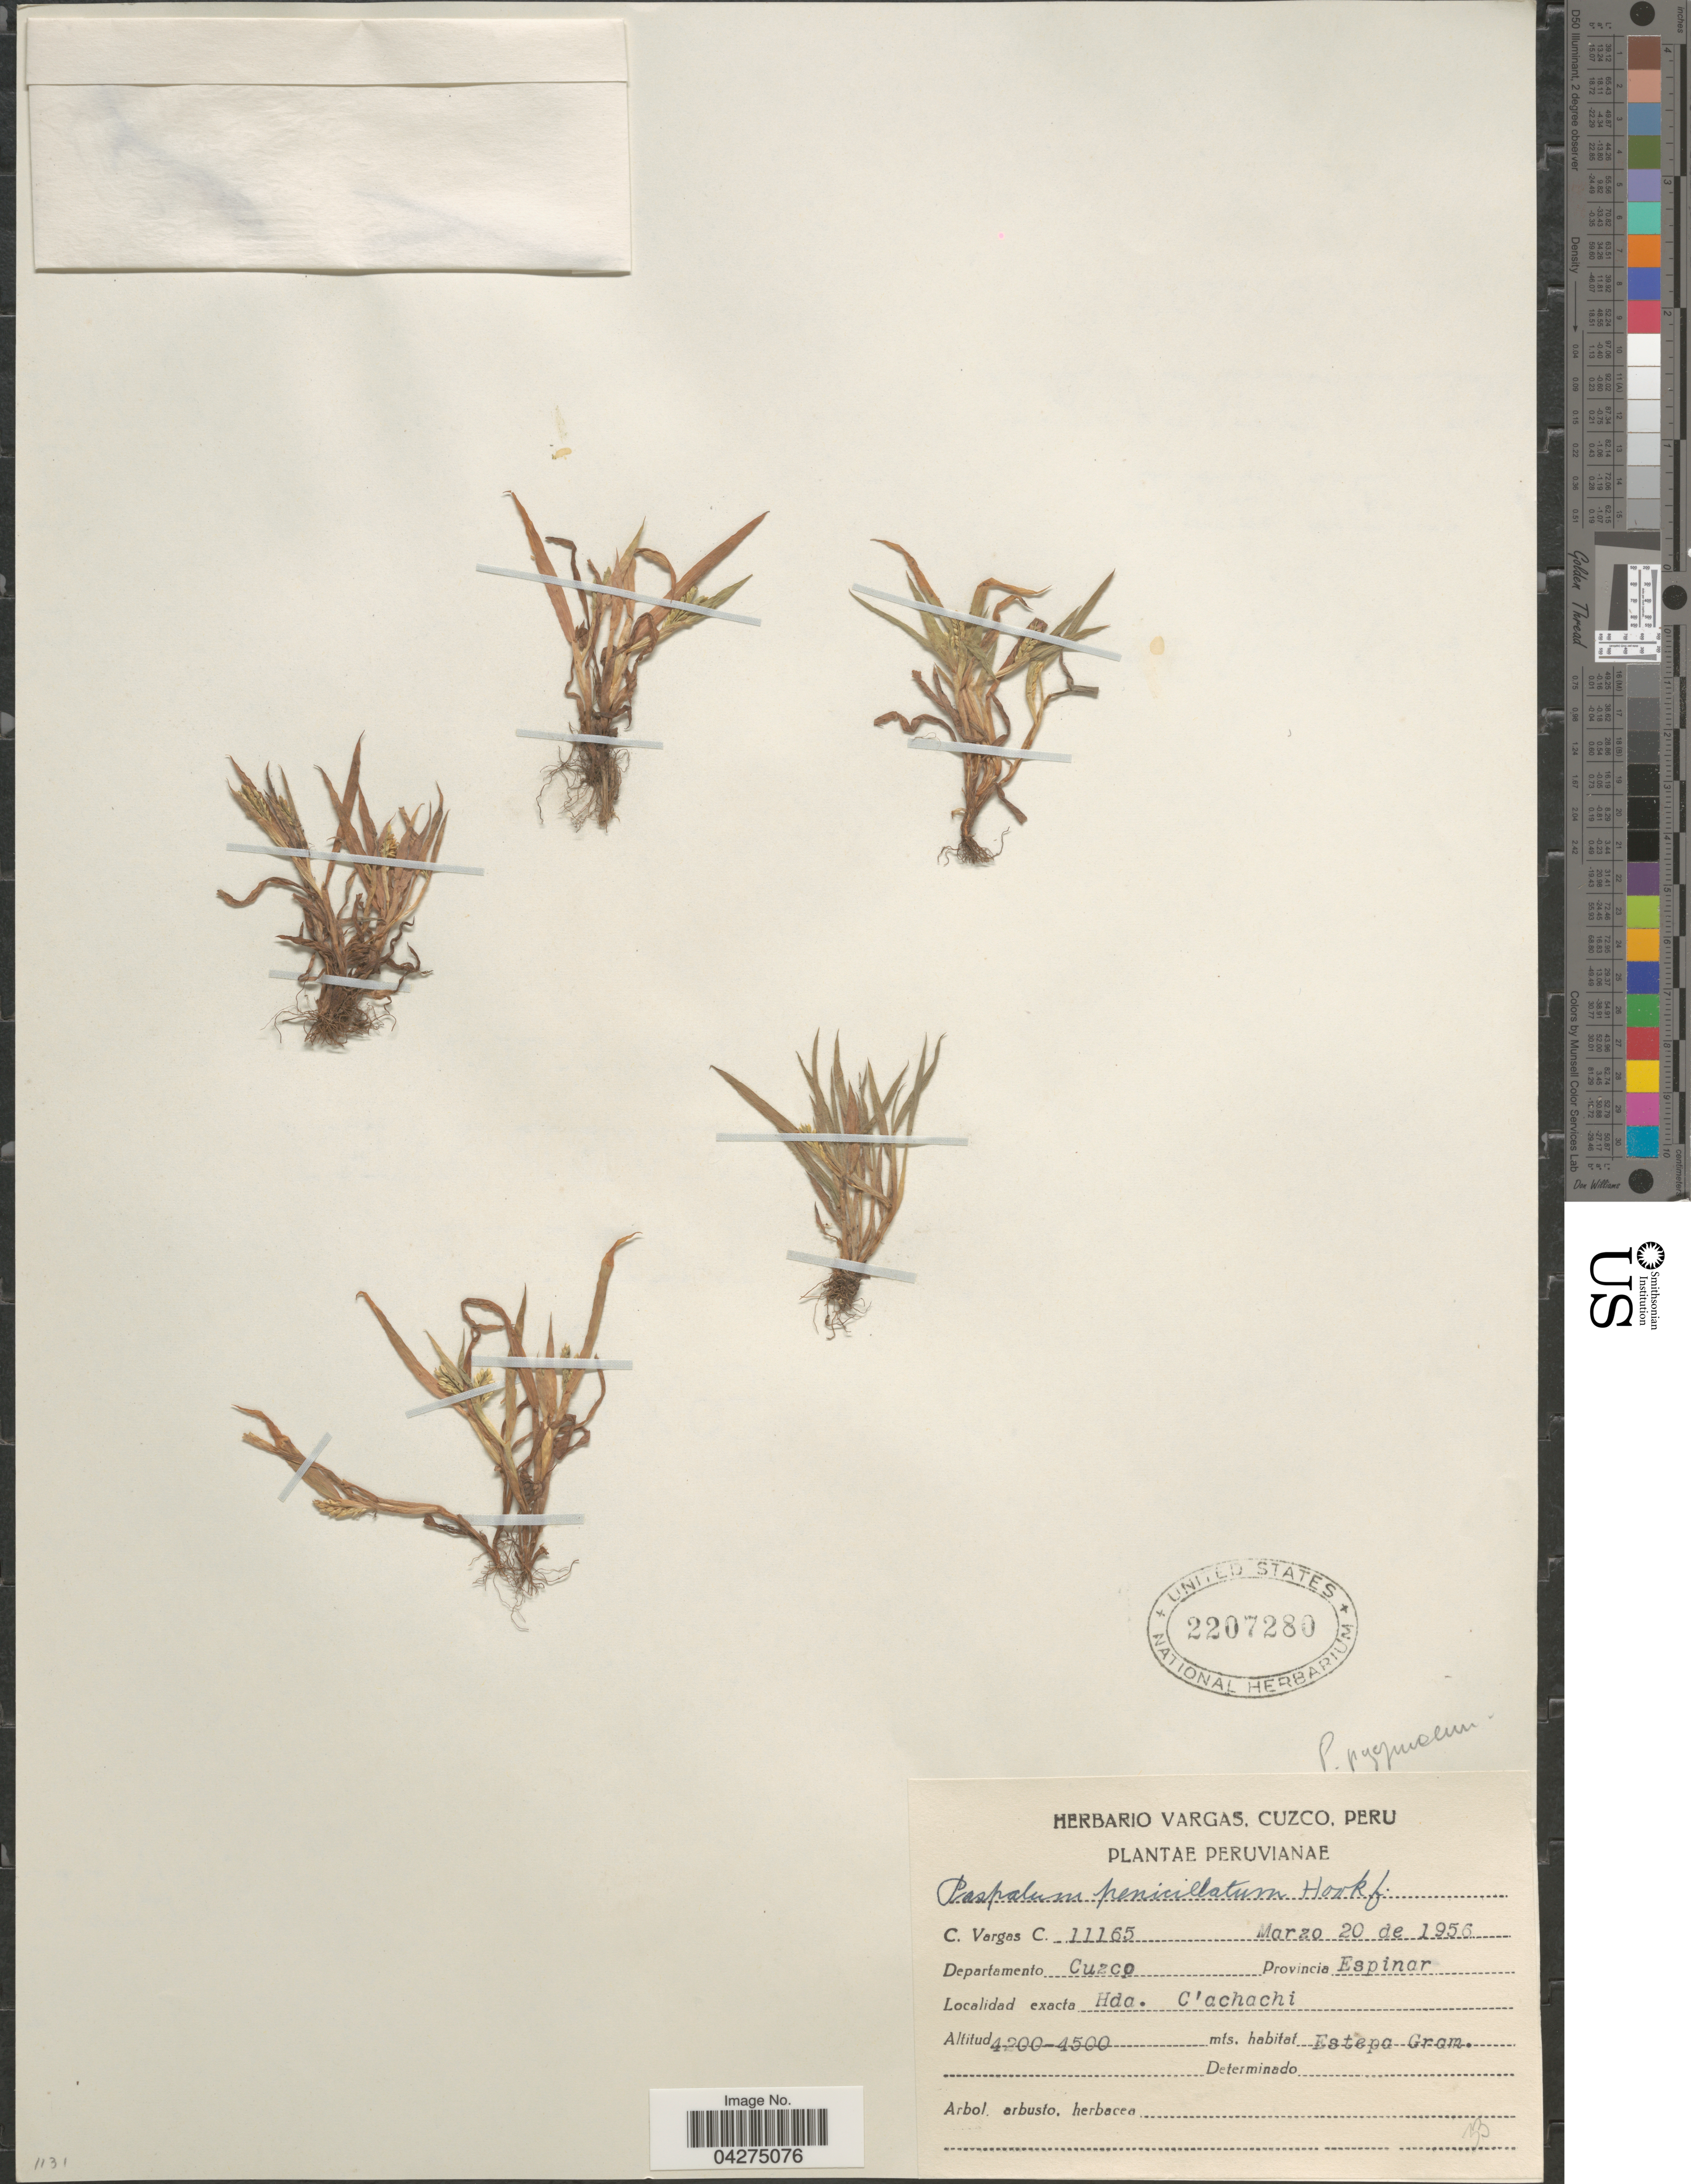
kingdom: Plantae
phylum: Tracheophyta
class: Liliopsida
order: Poales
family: Poaceae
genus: Paspalum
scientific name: Paspalum pygmaeum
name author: Hack.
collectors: C. Vargas Calderón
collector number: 11165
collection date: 1956-03-20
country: Peru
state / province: Cusco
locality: Departamento Cuzco. Provincia Espinar. Hda. C'achachi.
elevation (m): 4200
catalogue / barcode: US 2207280